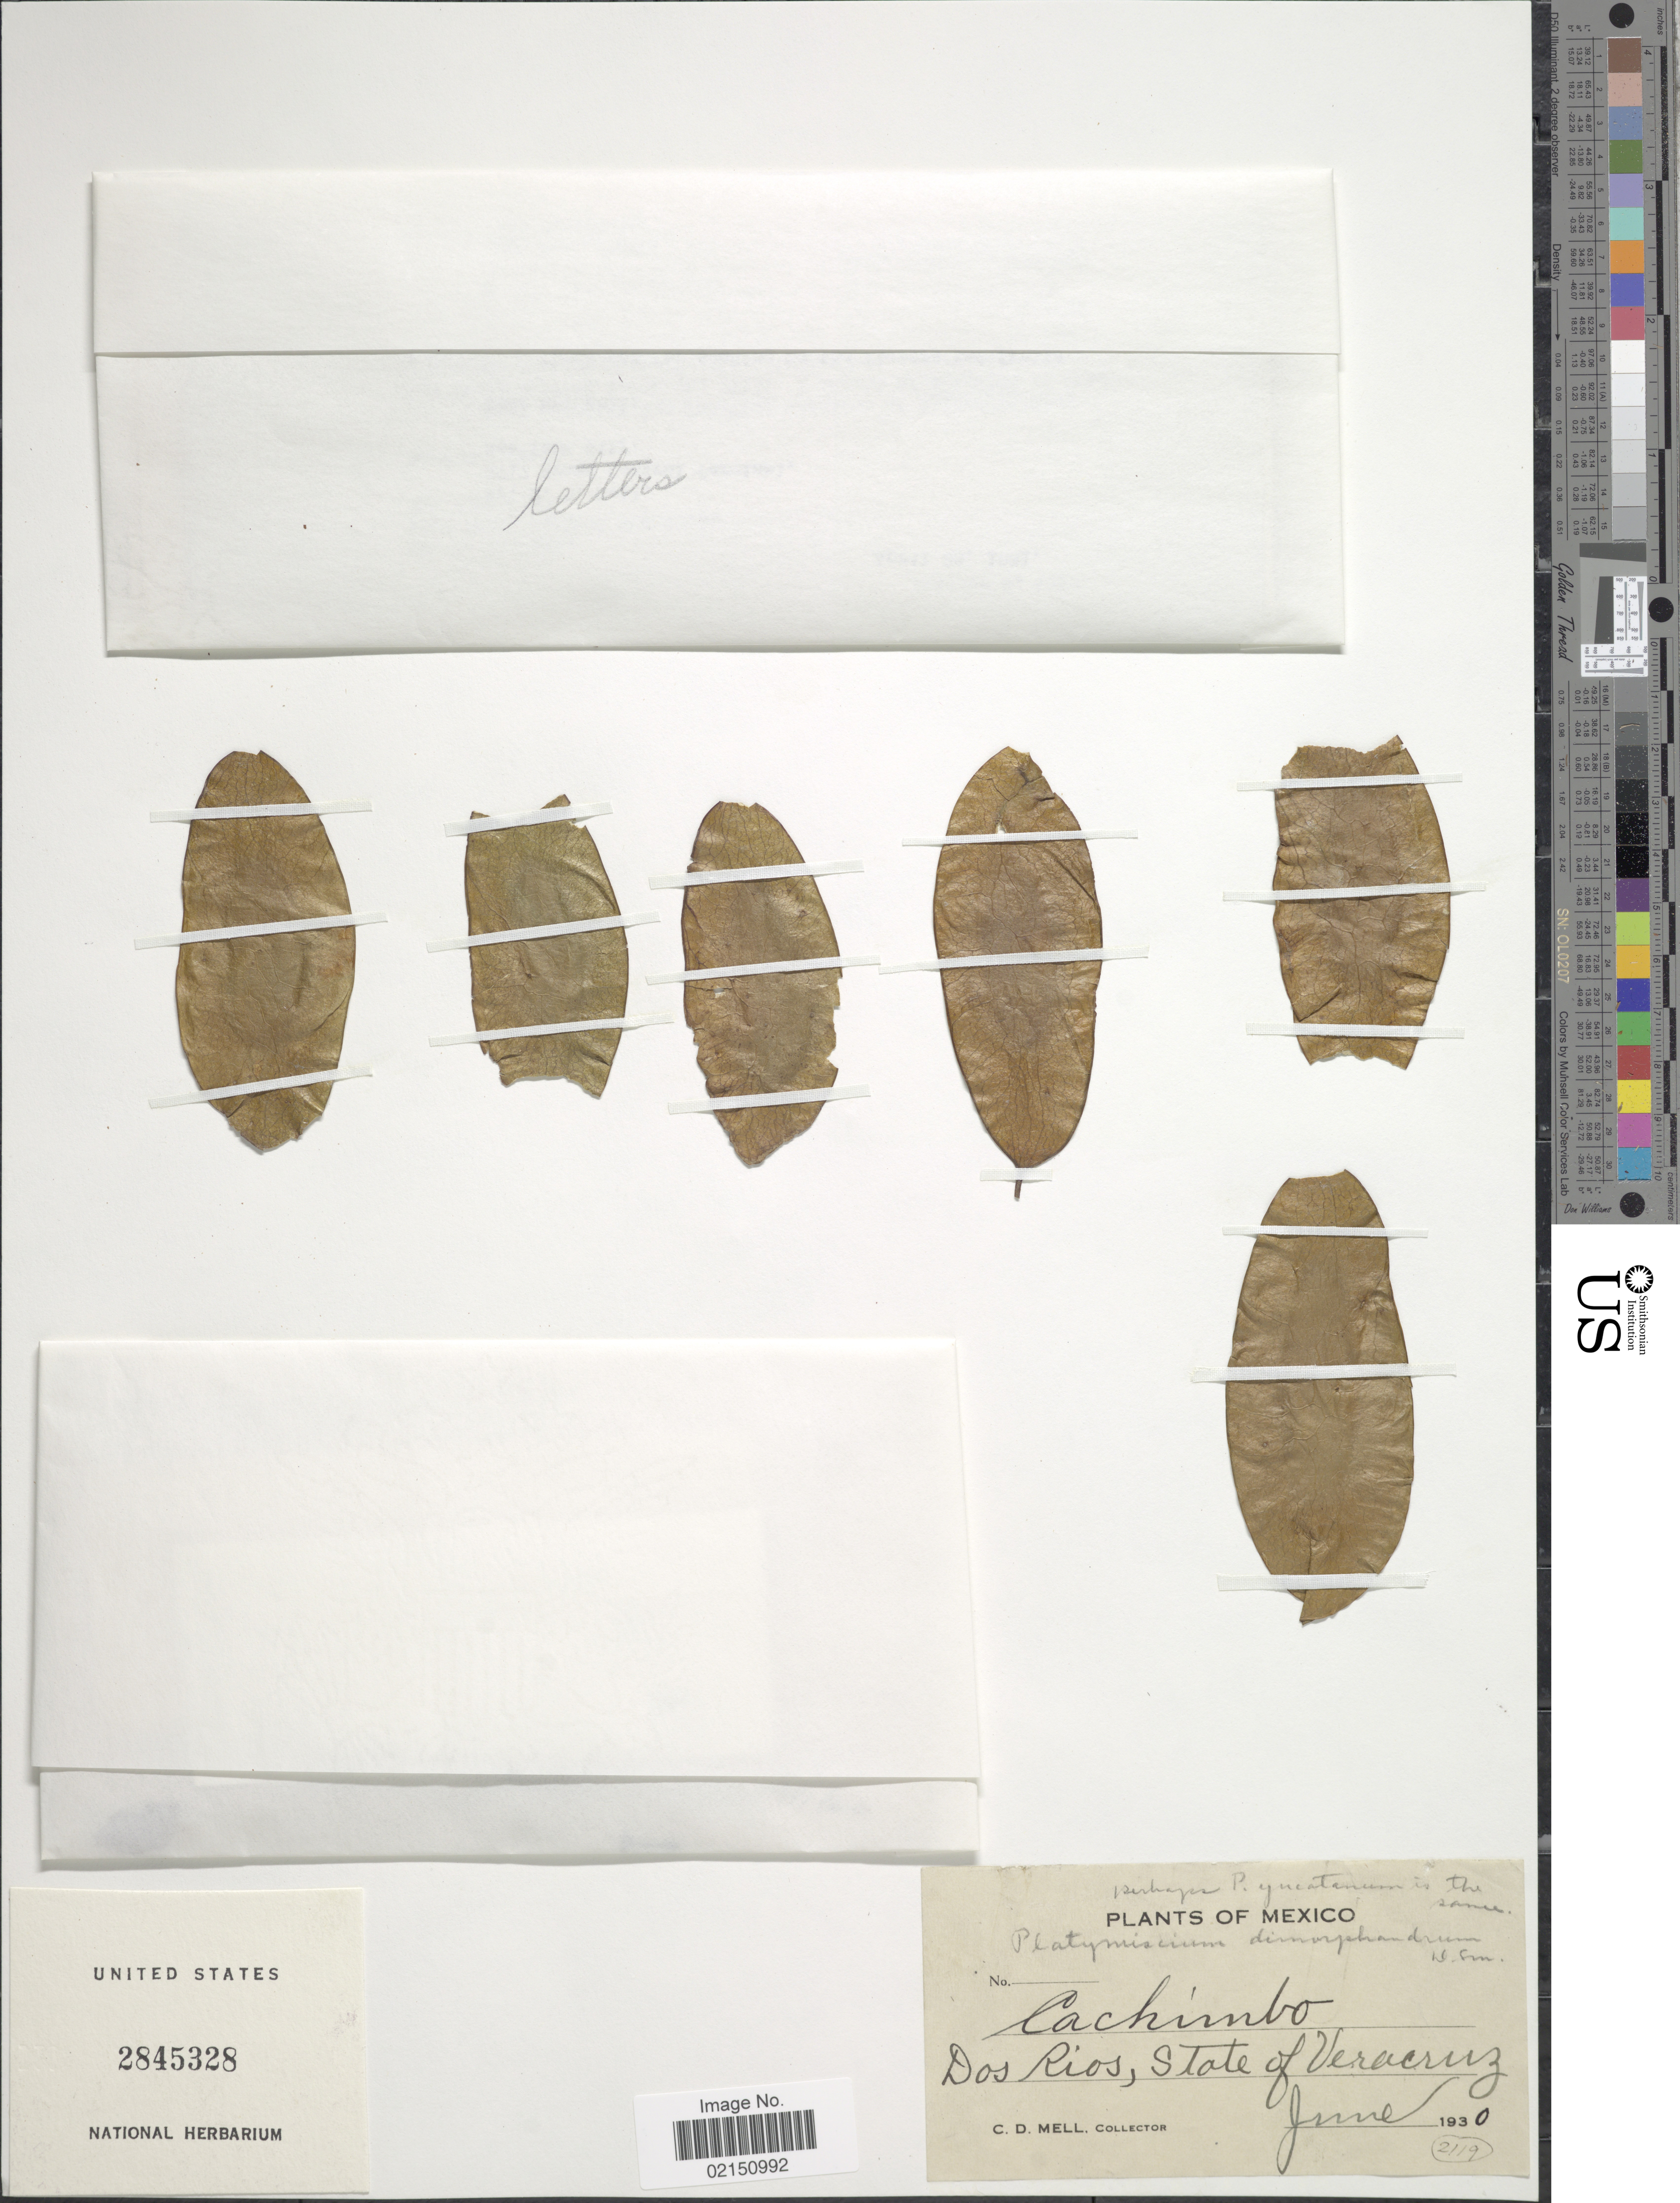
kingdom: Plantae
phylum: Tracheophyta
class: Magnoliopsida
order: Fabales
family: Fabaceae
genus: Platymiscium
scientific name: Platymiscium dimorphandrum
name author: Donn. Sm.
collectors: C. D. Mell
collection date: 1930-06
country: Mexico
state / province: Veracruz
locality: Dos Rios, State of Veracruz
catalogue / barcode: US 2845328